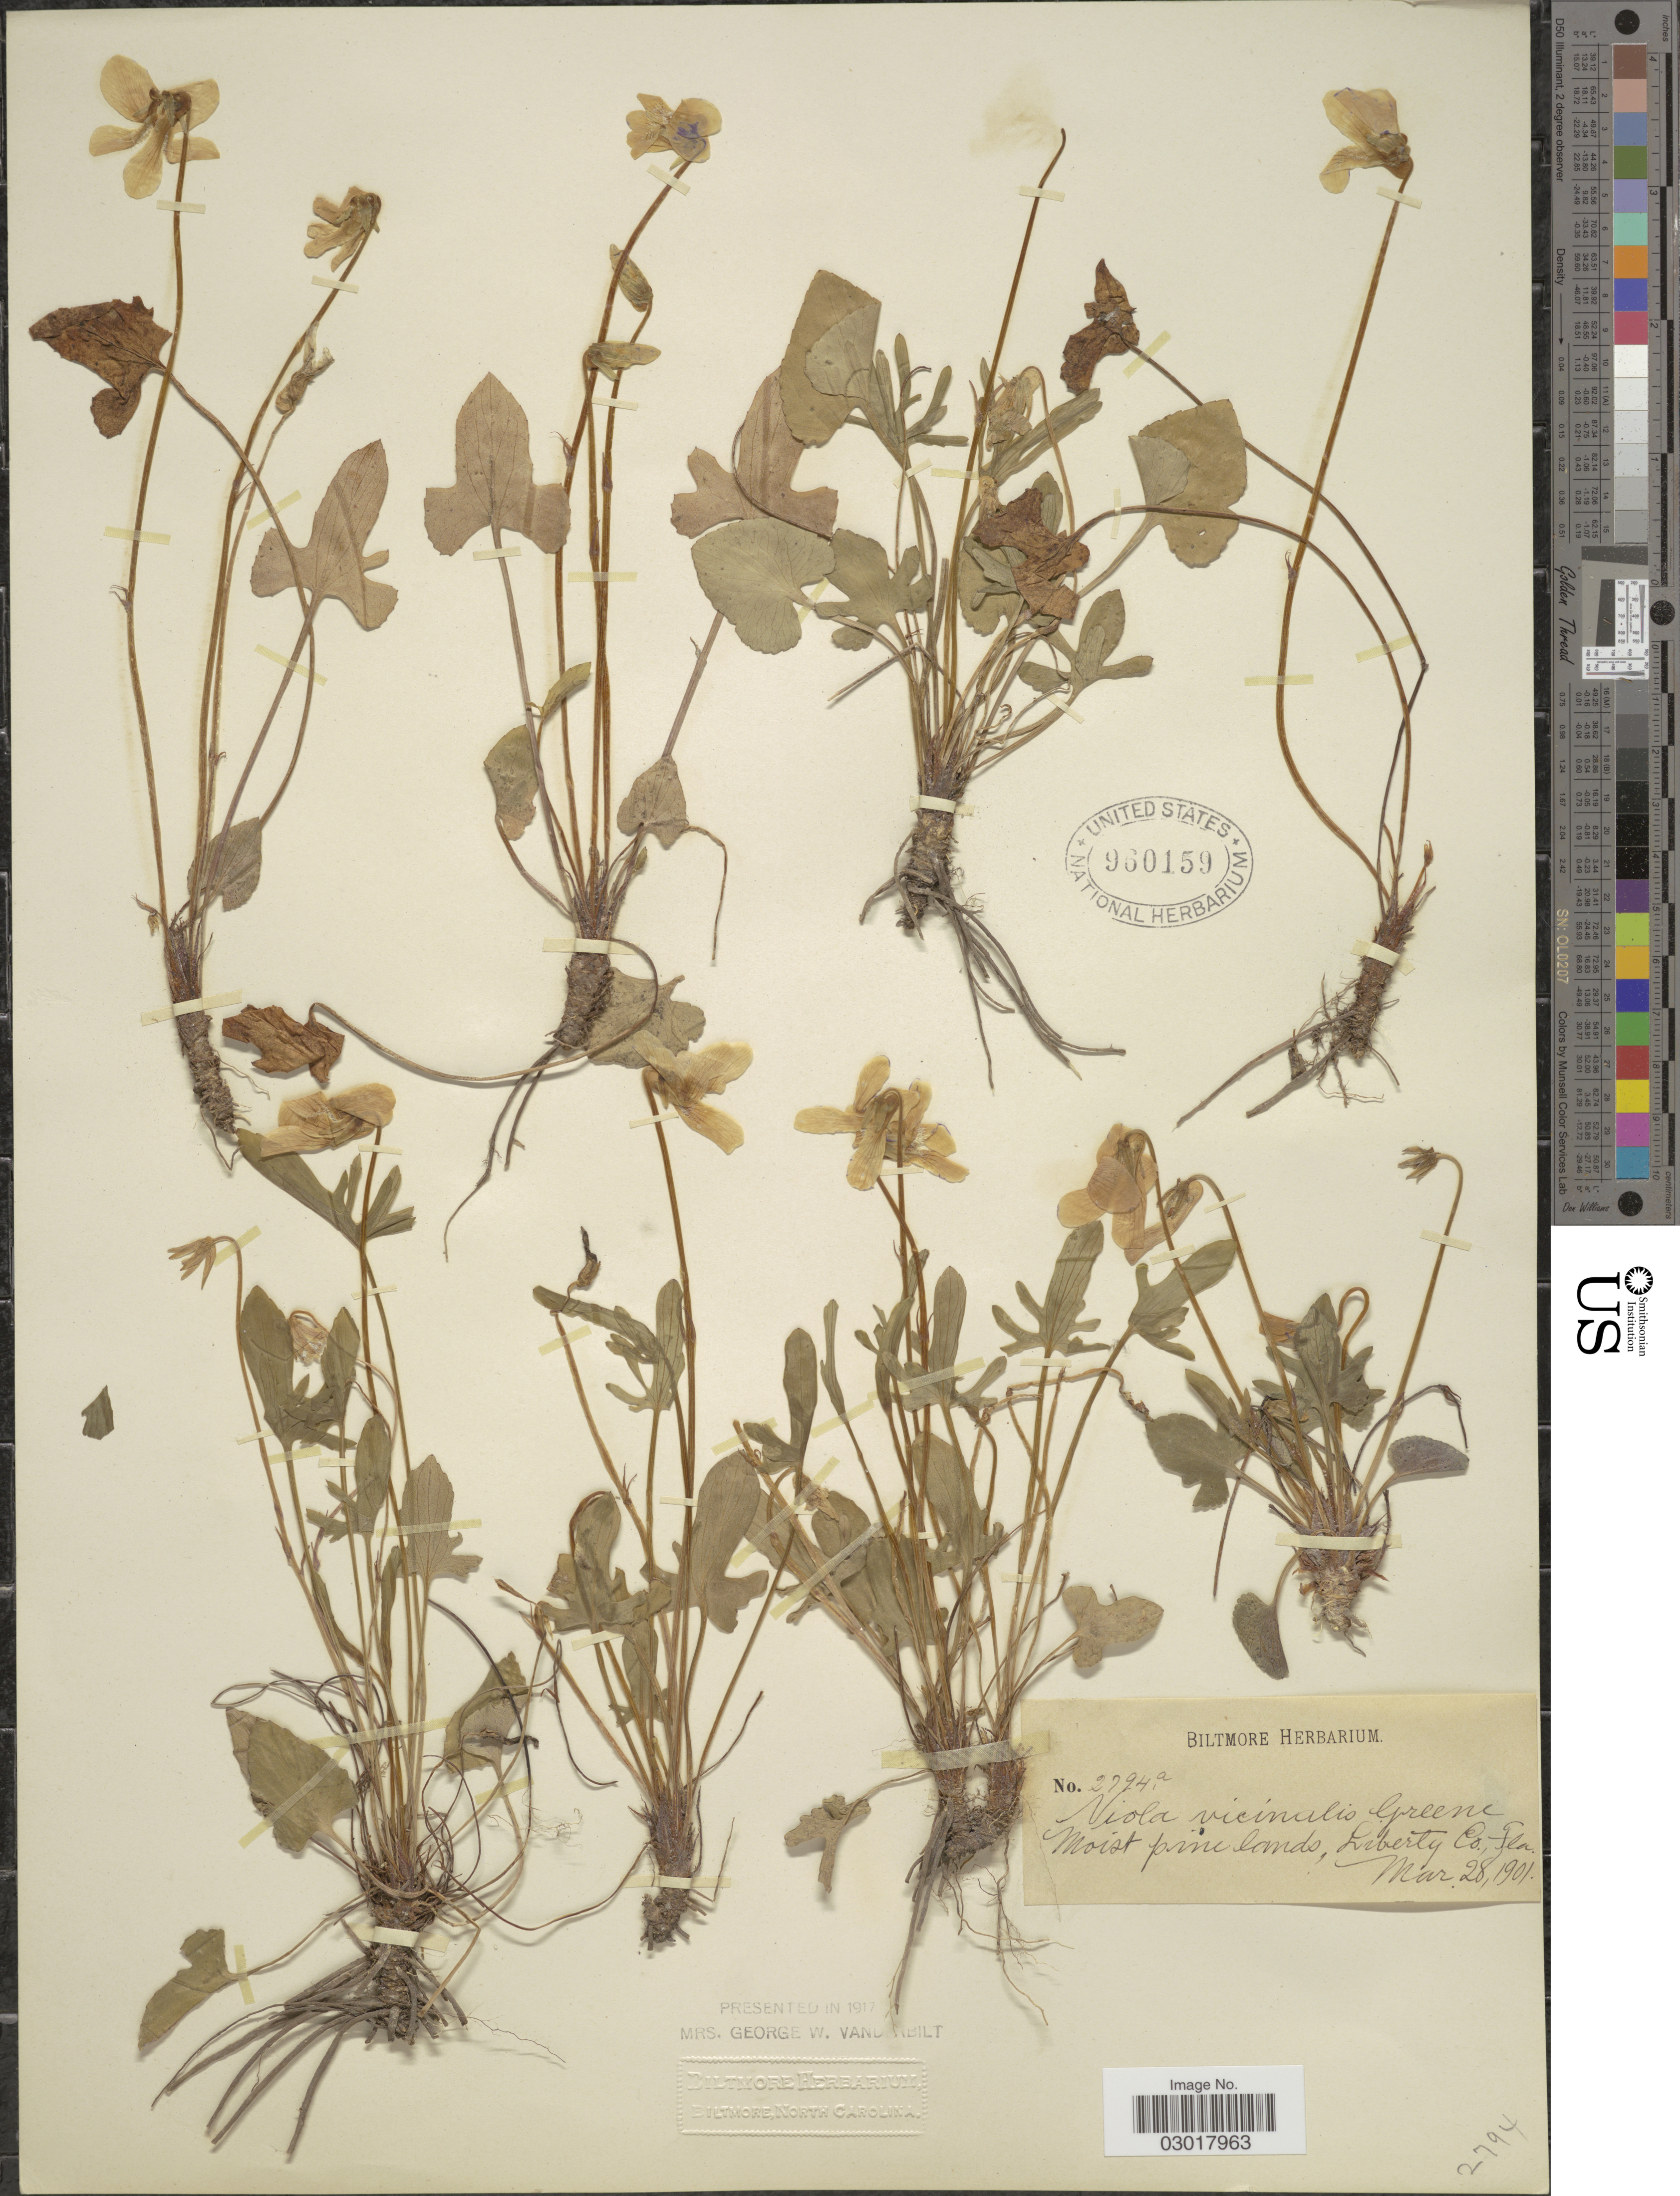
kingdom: Plantae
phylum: Tracheophyta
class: Magnoliopsida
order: Malpighiales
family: Violaceae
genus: Viola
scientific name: Viola vicinalis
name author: Greene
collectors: ex herb. Biltmore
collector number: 2794a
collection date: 1901-03-28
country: United States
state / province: Florida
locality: Liberty Co.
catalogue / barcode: US 960159